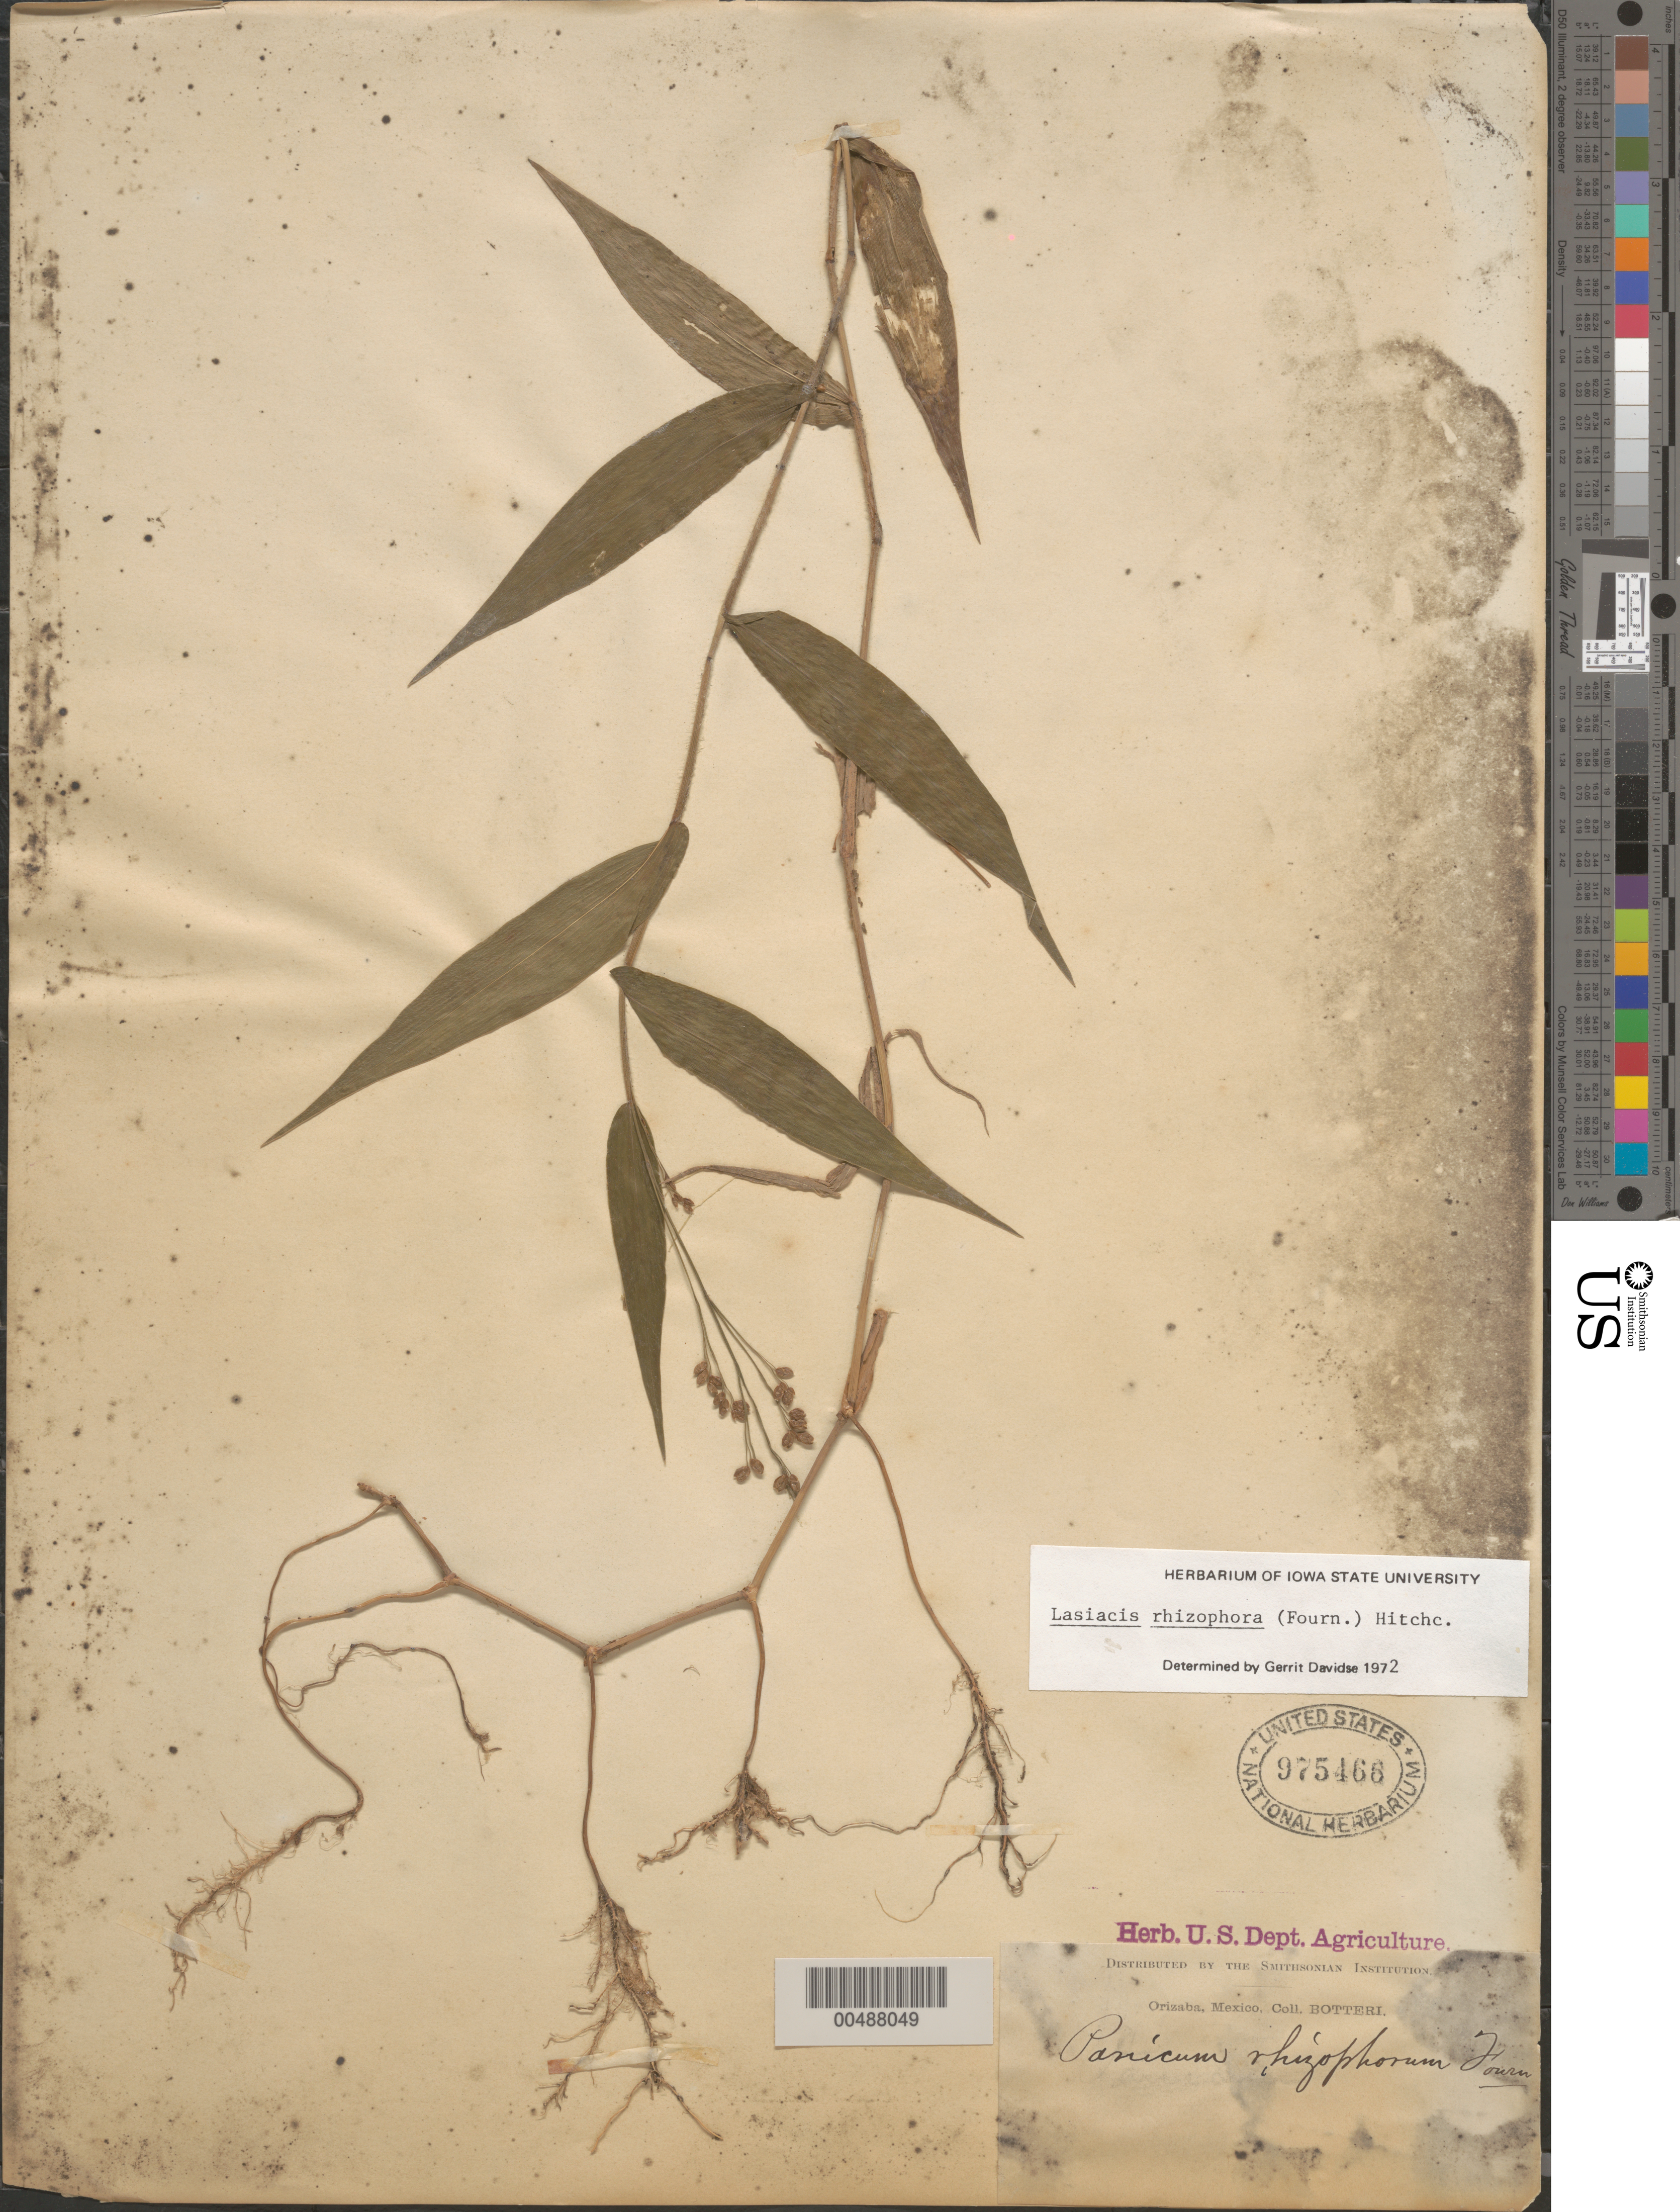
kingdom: Plantae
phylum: Tracheophyta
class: Liliopsida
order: Poales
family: Poaceae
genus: Lasiacis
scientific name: Lasiacis rhizophora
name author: (E. Fourn.) Hitchc.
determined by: Davidse, Gerrit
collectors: -. Botteri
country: Mexico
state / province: Veracruz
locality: Orizaba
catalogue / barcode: US 975466